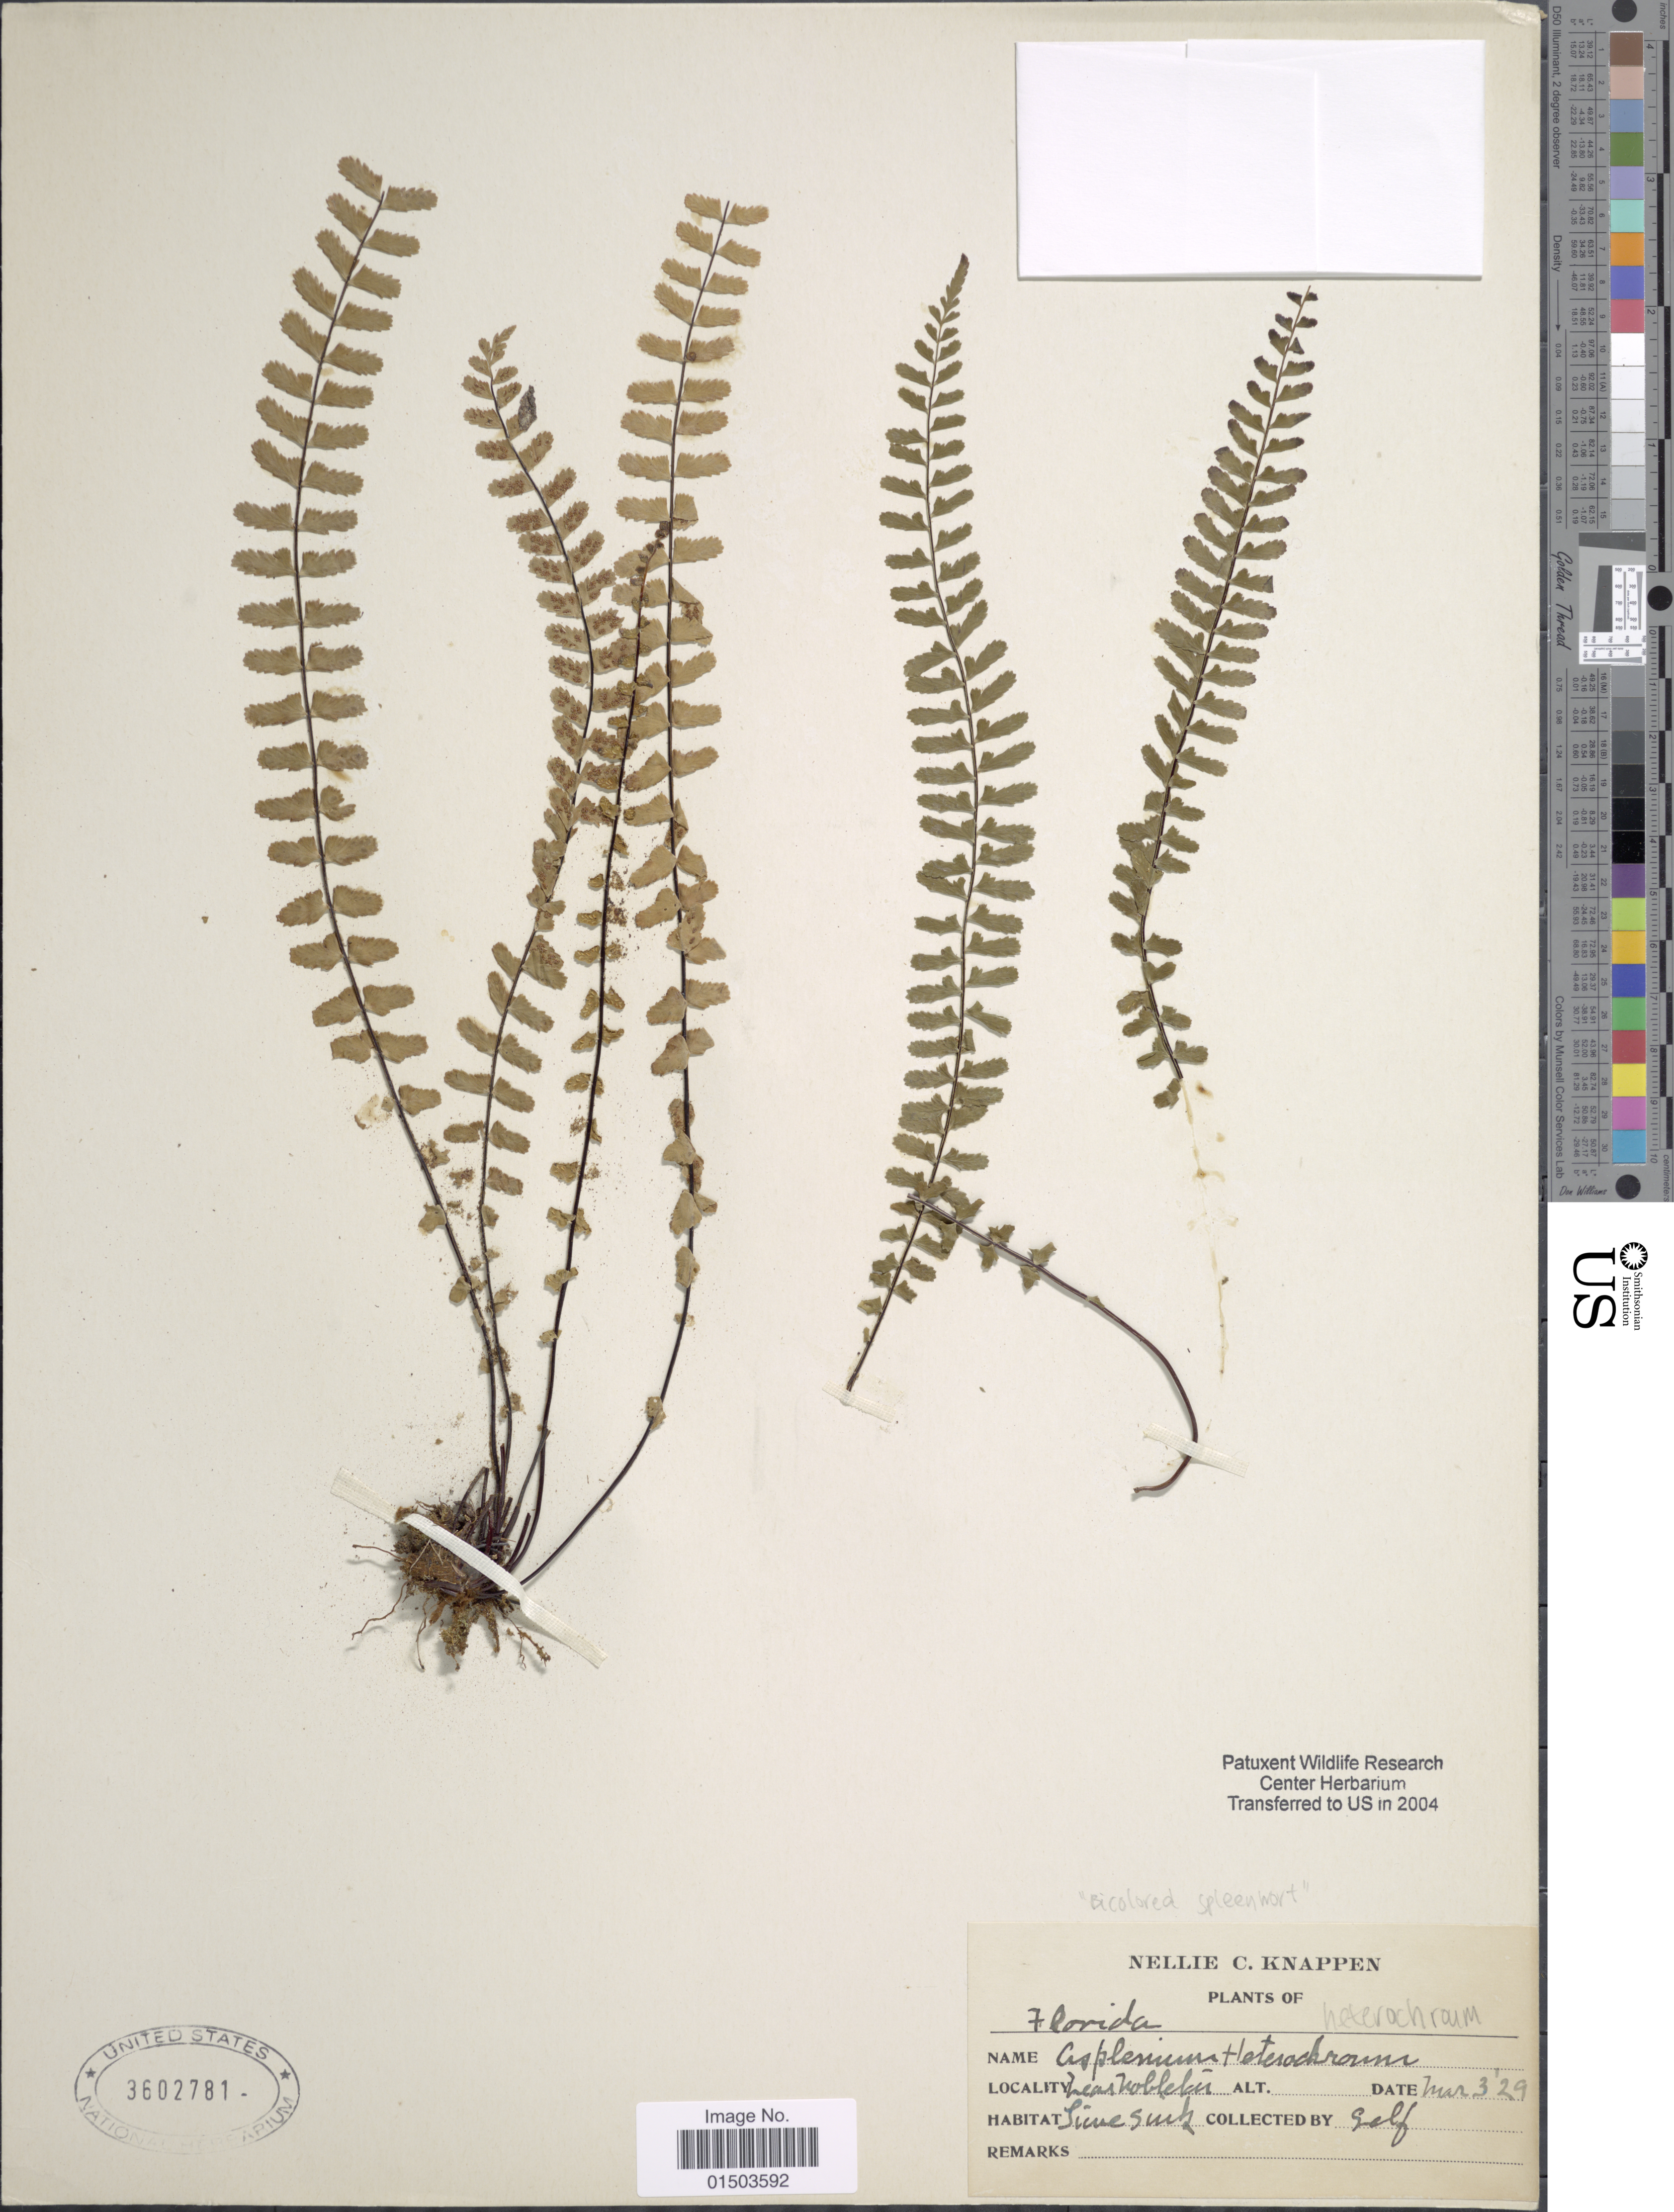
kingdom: Plantae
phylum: Tracheophyta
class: Polypodiopsida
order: Polypodiales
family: Aspleniaceae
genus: Asplenium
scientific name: Asplenium heterochroum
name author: Kunze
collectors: N. Knappen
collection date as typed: Transcribed d/m/y: 3/3/29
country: United States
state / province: Florida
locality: Near Nobleton.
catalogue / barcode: US 3602781